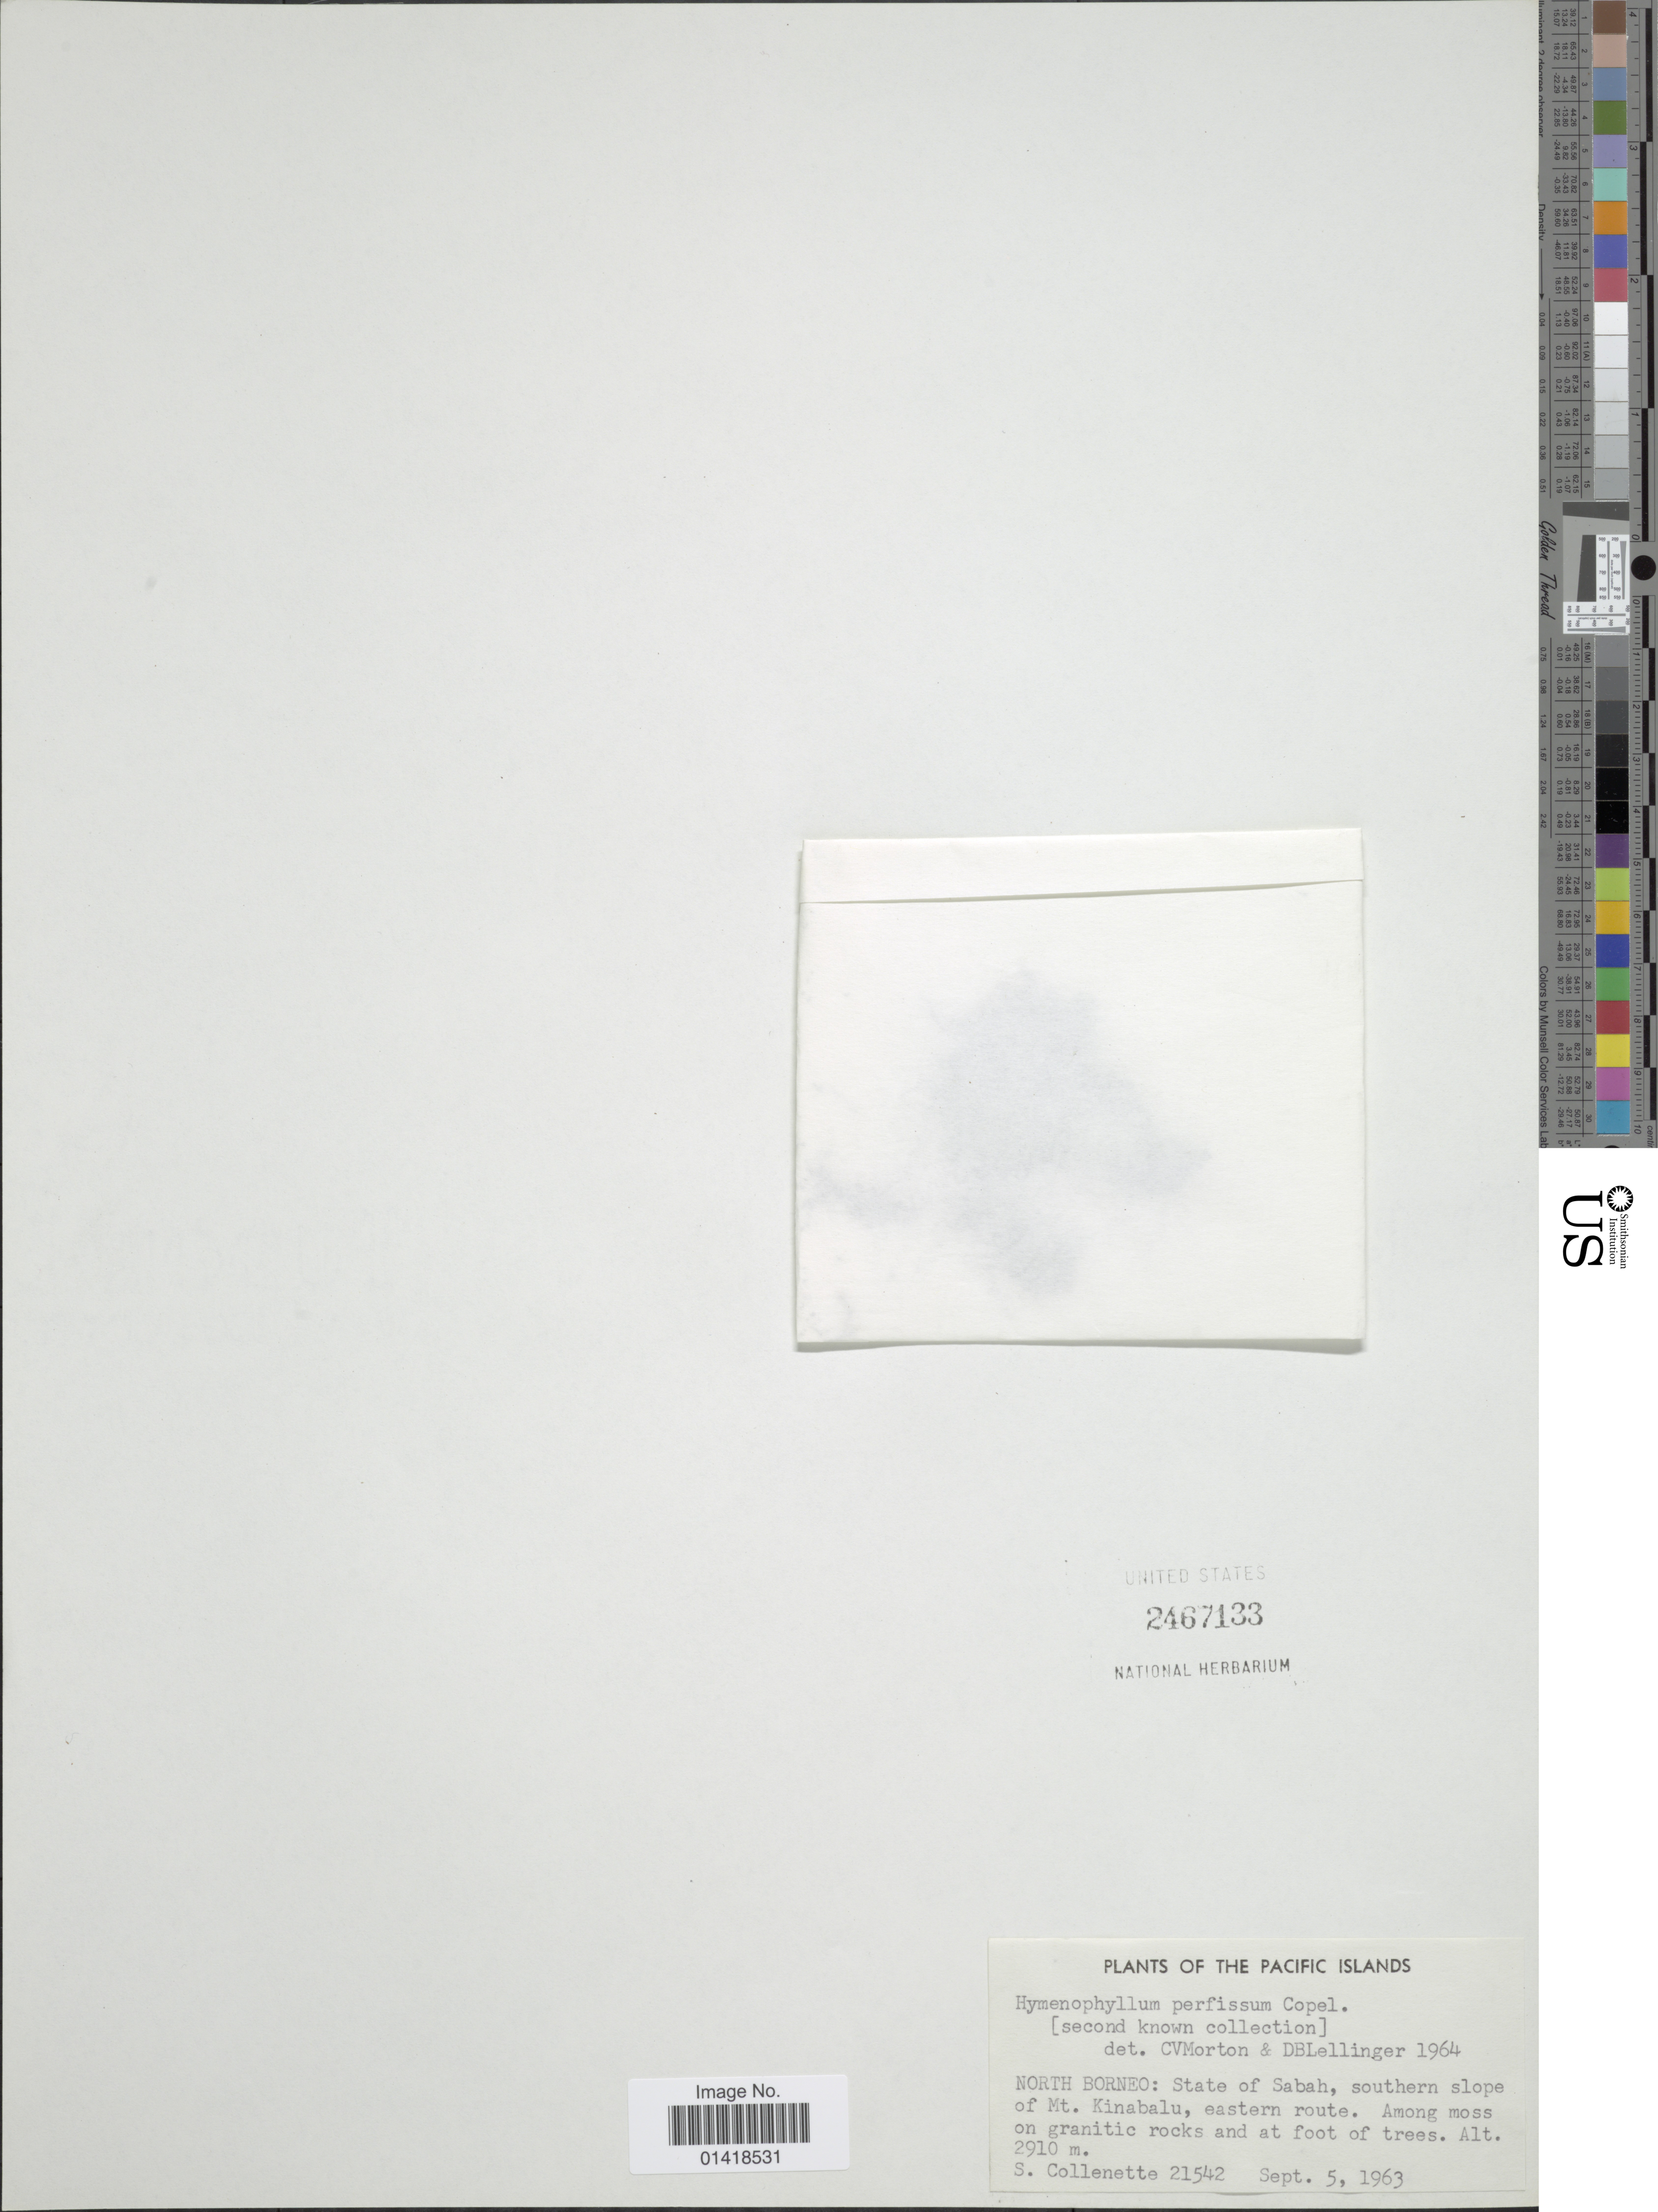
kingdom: Plantae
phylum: Tracheophyta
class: Polypodiopsida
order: Hymenophyllales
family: Hymenophyllaceae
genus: Hymenophyllum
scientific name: Hymenophyllum perfissum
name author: Copel.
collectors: S. Collenette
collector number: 21542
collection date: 1963-09-05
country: Malaysia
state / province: Sabah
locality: The Pacific Islands. North Borneo: State of Sabah, southern slope of Mt. Kinabalu, eastern route, Among moss on granitic rocks and at foot of trees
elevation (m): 2910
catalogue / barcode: US 2467133